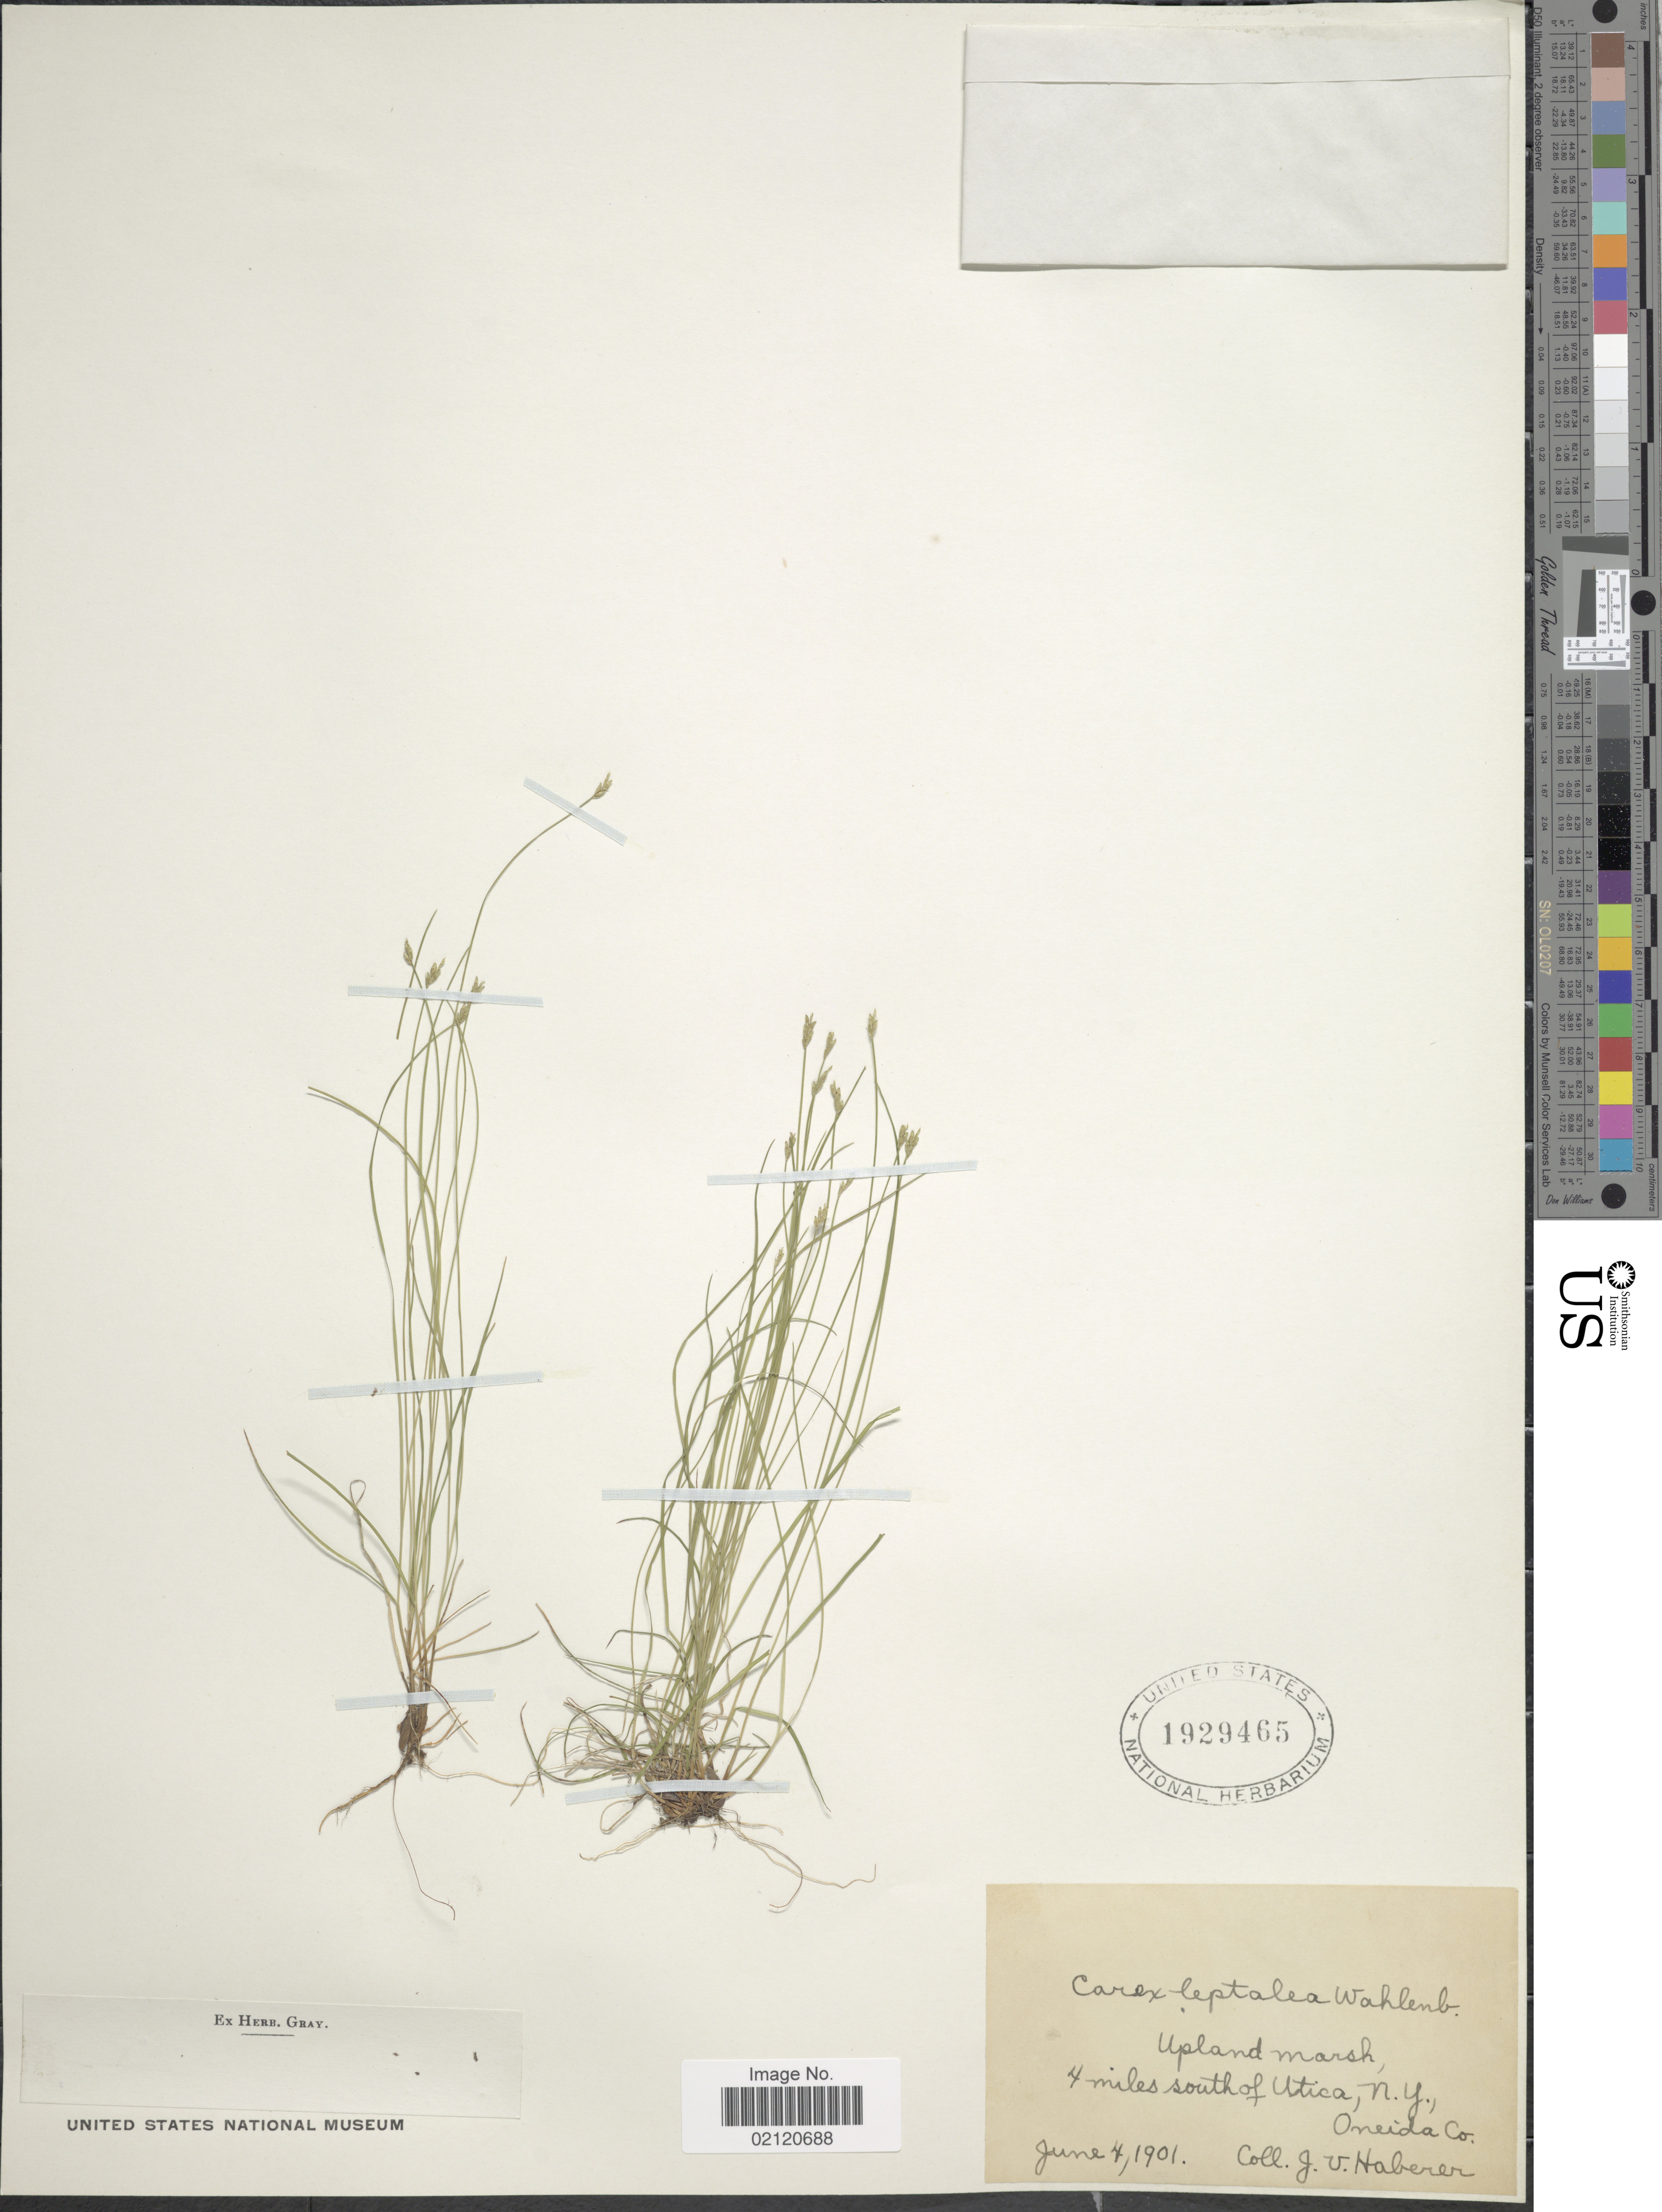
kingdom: Plantae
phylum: Tracheophyta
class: Liliopsida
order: Poales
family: Cyperaceae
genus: Carex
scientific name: Carex leptalea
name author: Wahlenb.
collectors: J. V. Haberer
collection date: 1901-06-04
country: United States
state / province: New York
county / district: Oneida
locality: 4 miles south of Utica, Oneida Co.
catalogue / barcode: US 1929465